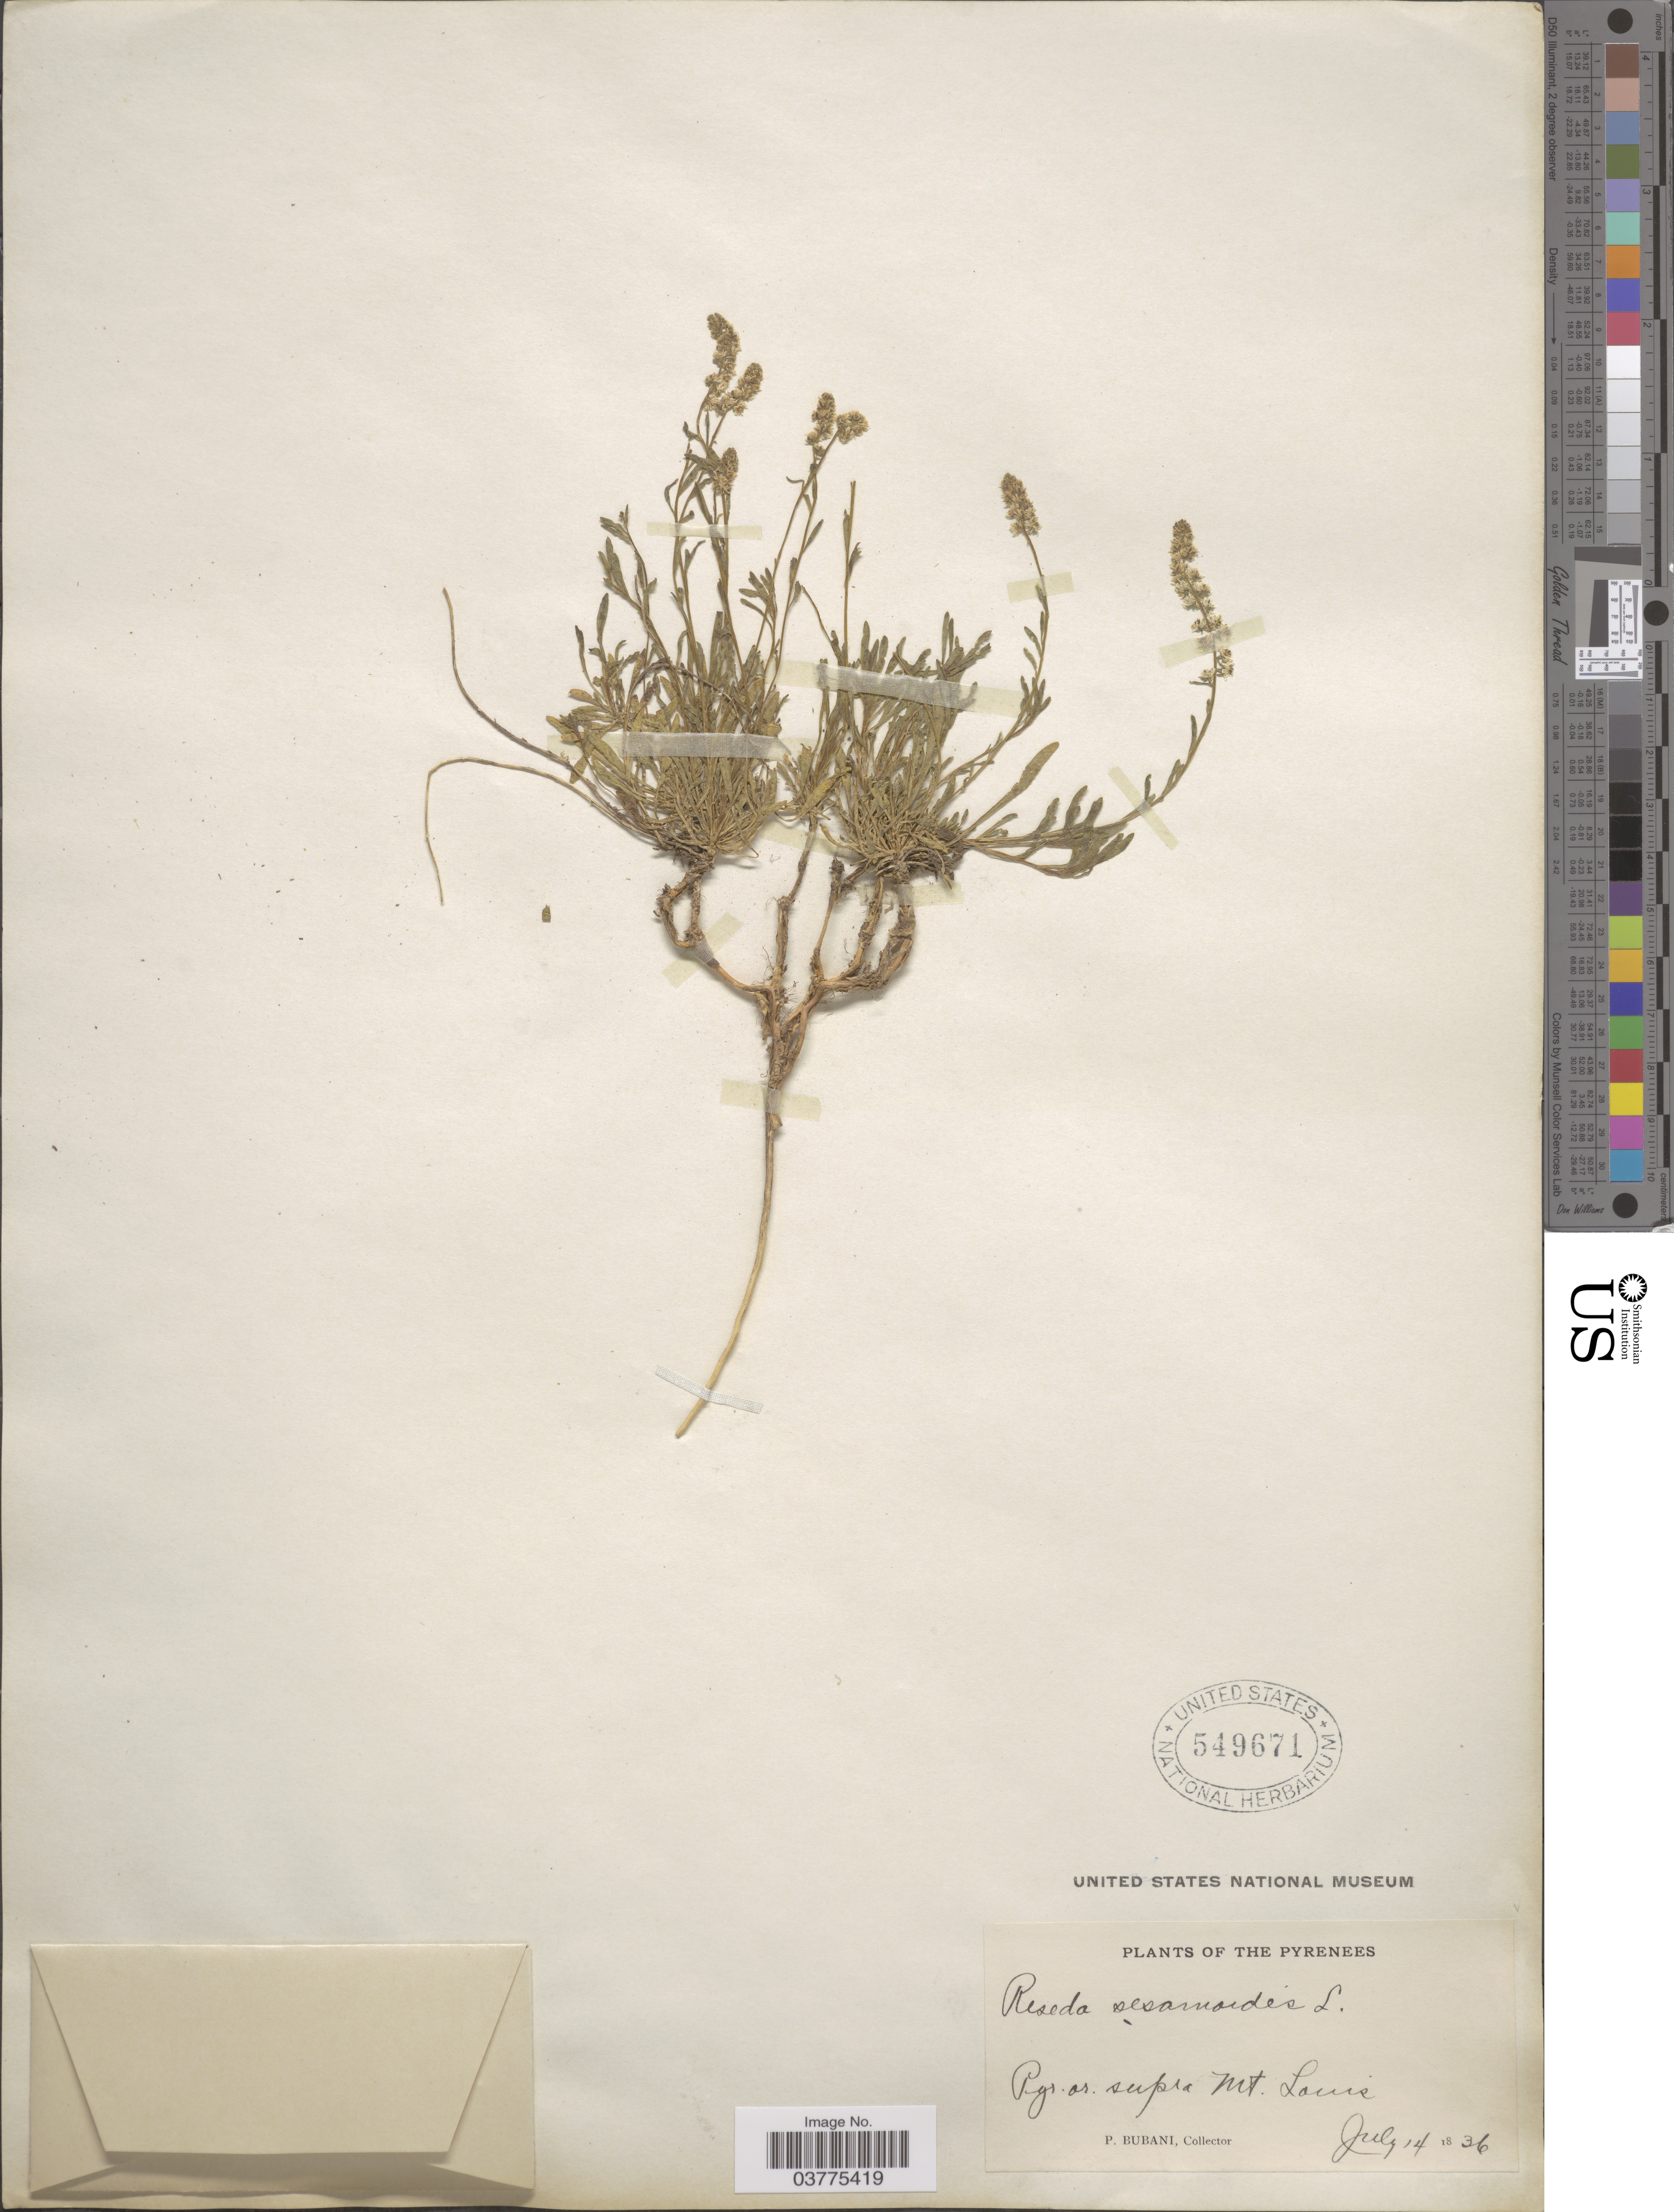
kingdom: Plantae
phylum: Tracheophyta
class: Magnoliopsida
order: Brassicales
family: Resedaceae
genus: Sesamoides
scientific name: Sesamoides interrupta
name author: (Boreau) G. López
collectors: P. Bubani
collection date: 1836-07-14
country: France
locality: The Pyrenees. Pyr. or supra Mt. Louis.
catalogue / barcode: US 549671